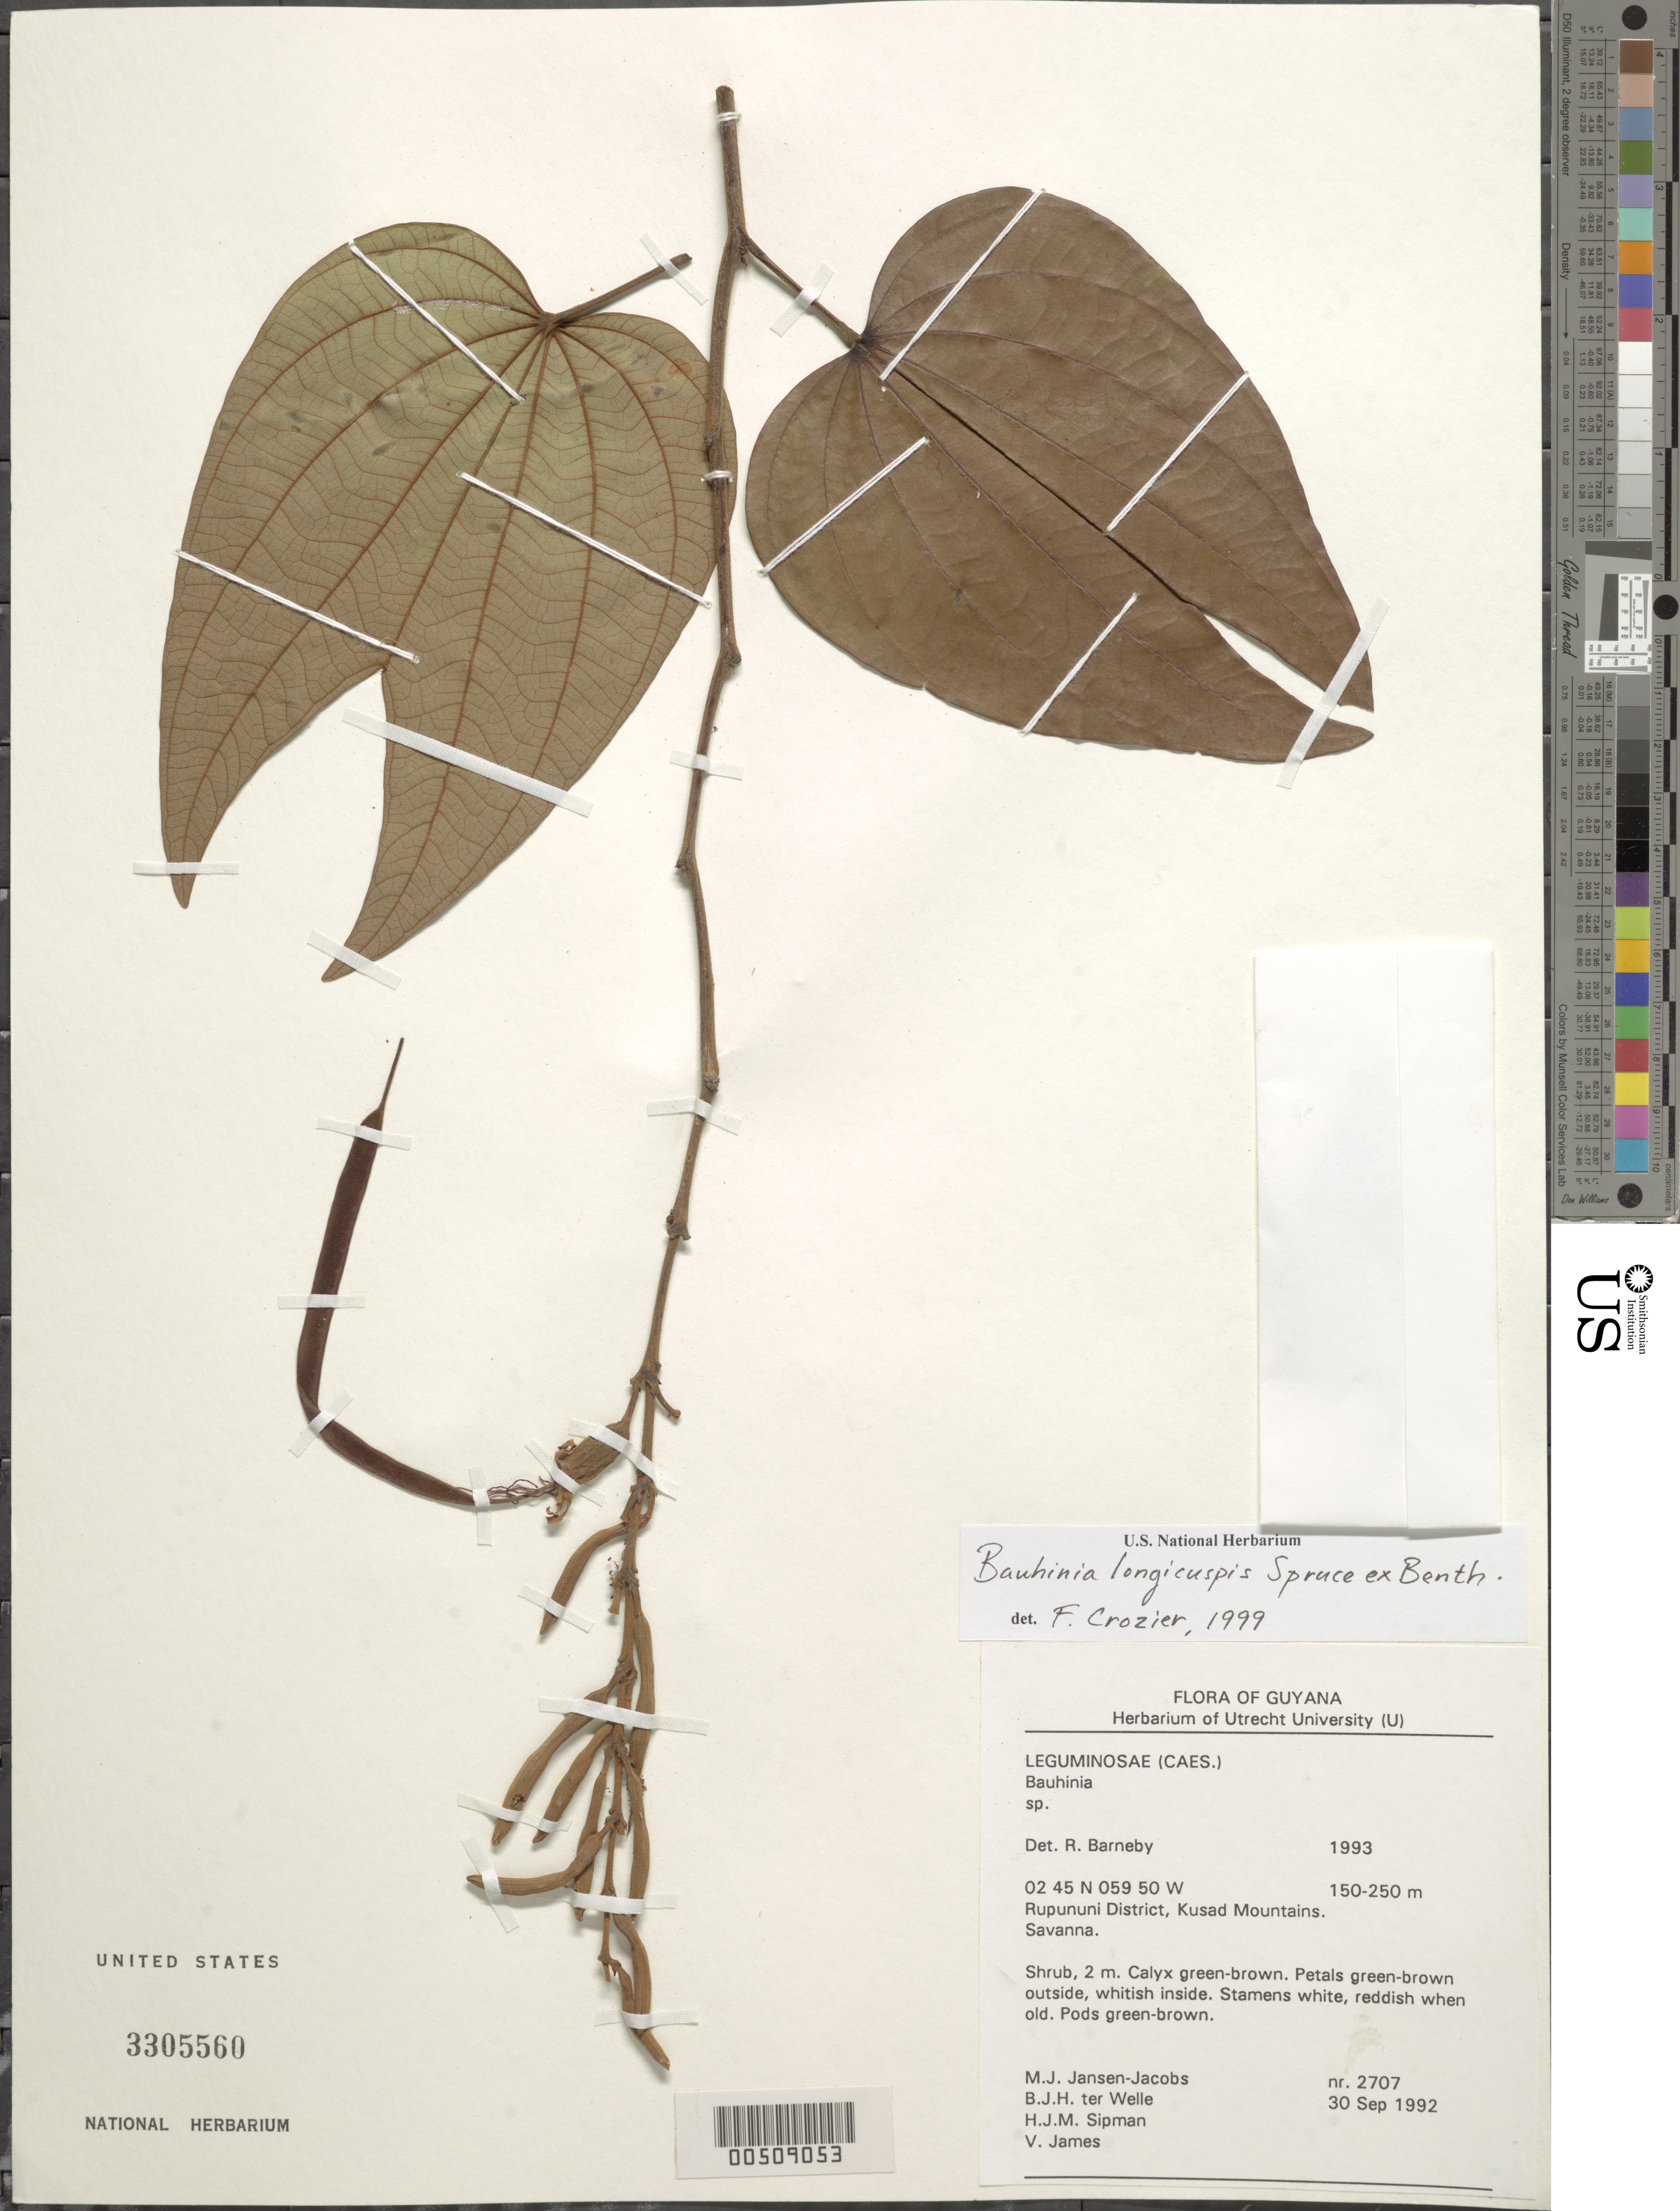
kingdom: Plantae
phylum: Tracheophyta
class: Magnoliopsida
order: Fabales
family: Fabaceae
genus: Bauhinia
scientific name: Bauhinia longicuspis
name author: Spruce ex Benth.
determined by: Crozier, F.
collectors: M. J. Jansen-Jacobs, B. Welle, H. J. M. Sipman & V. James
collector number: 2707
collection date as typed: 30 Sep 1992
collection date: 1992-09-30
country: Guyana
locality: Rupununi dist., kusad mountains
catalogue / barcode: US 3305560